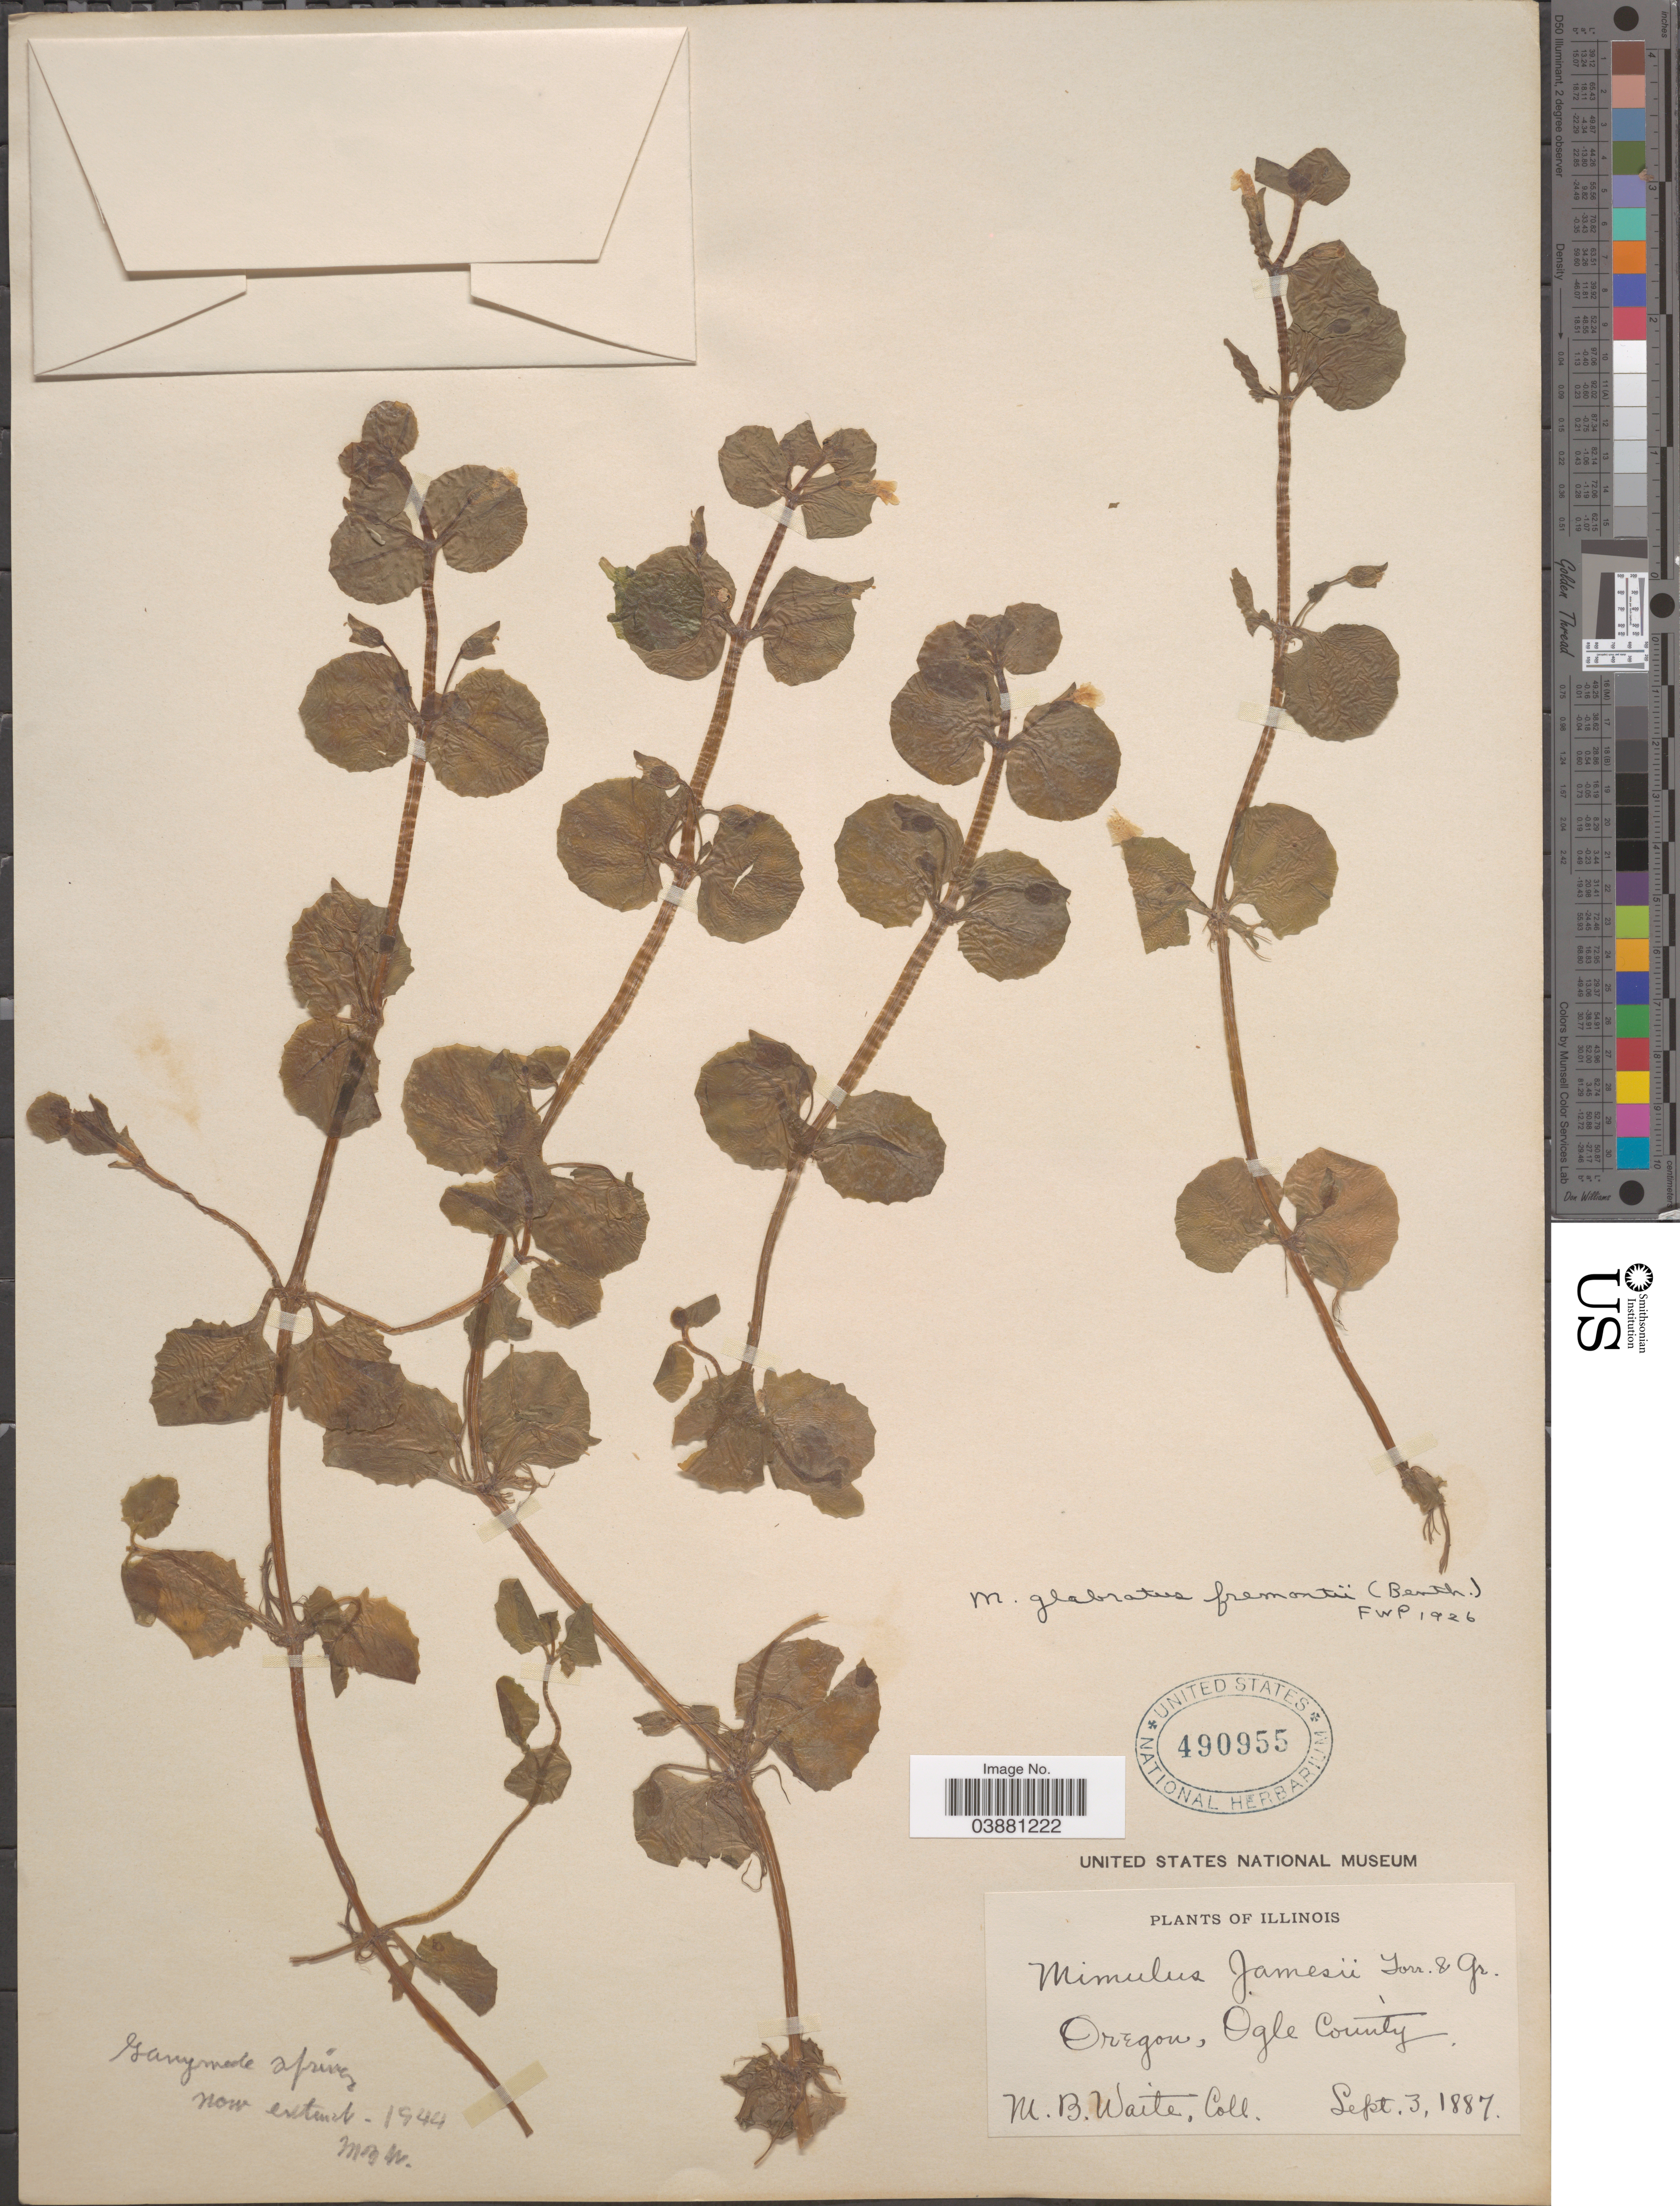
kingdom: Plantae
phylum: Tracheophyta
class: Magnoliopsida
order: Lamiales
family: Phrymaceae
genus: Mimulus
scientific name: Mimulus glabratus var. fremontii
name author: Kunth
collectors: M. B. Waite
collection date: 1887-09-03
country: United States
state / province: Illinois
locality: Oregon, Ogle County.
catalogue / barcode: US 490955